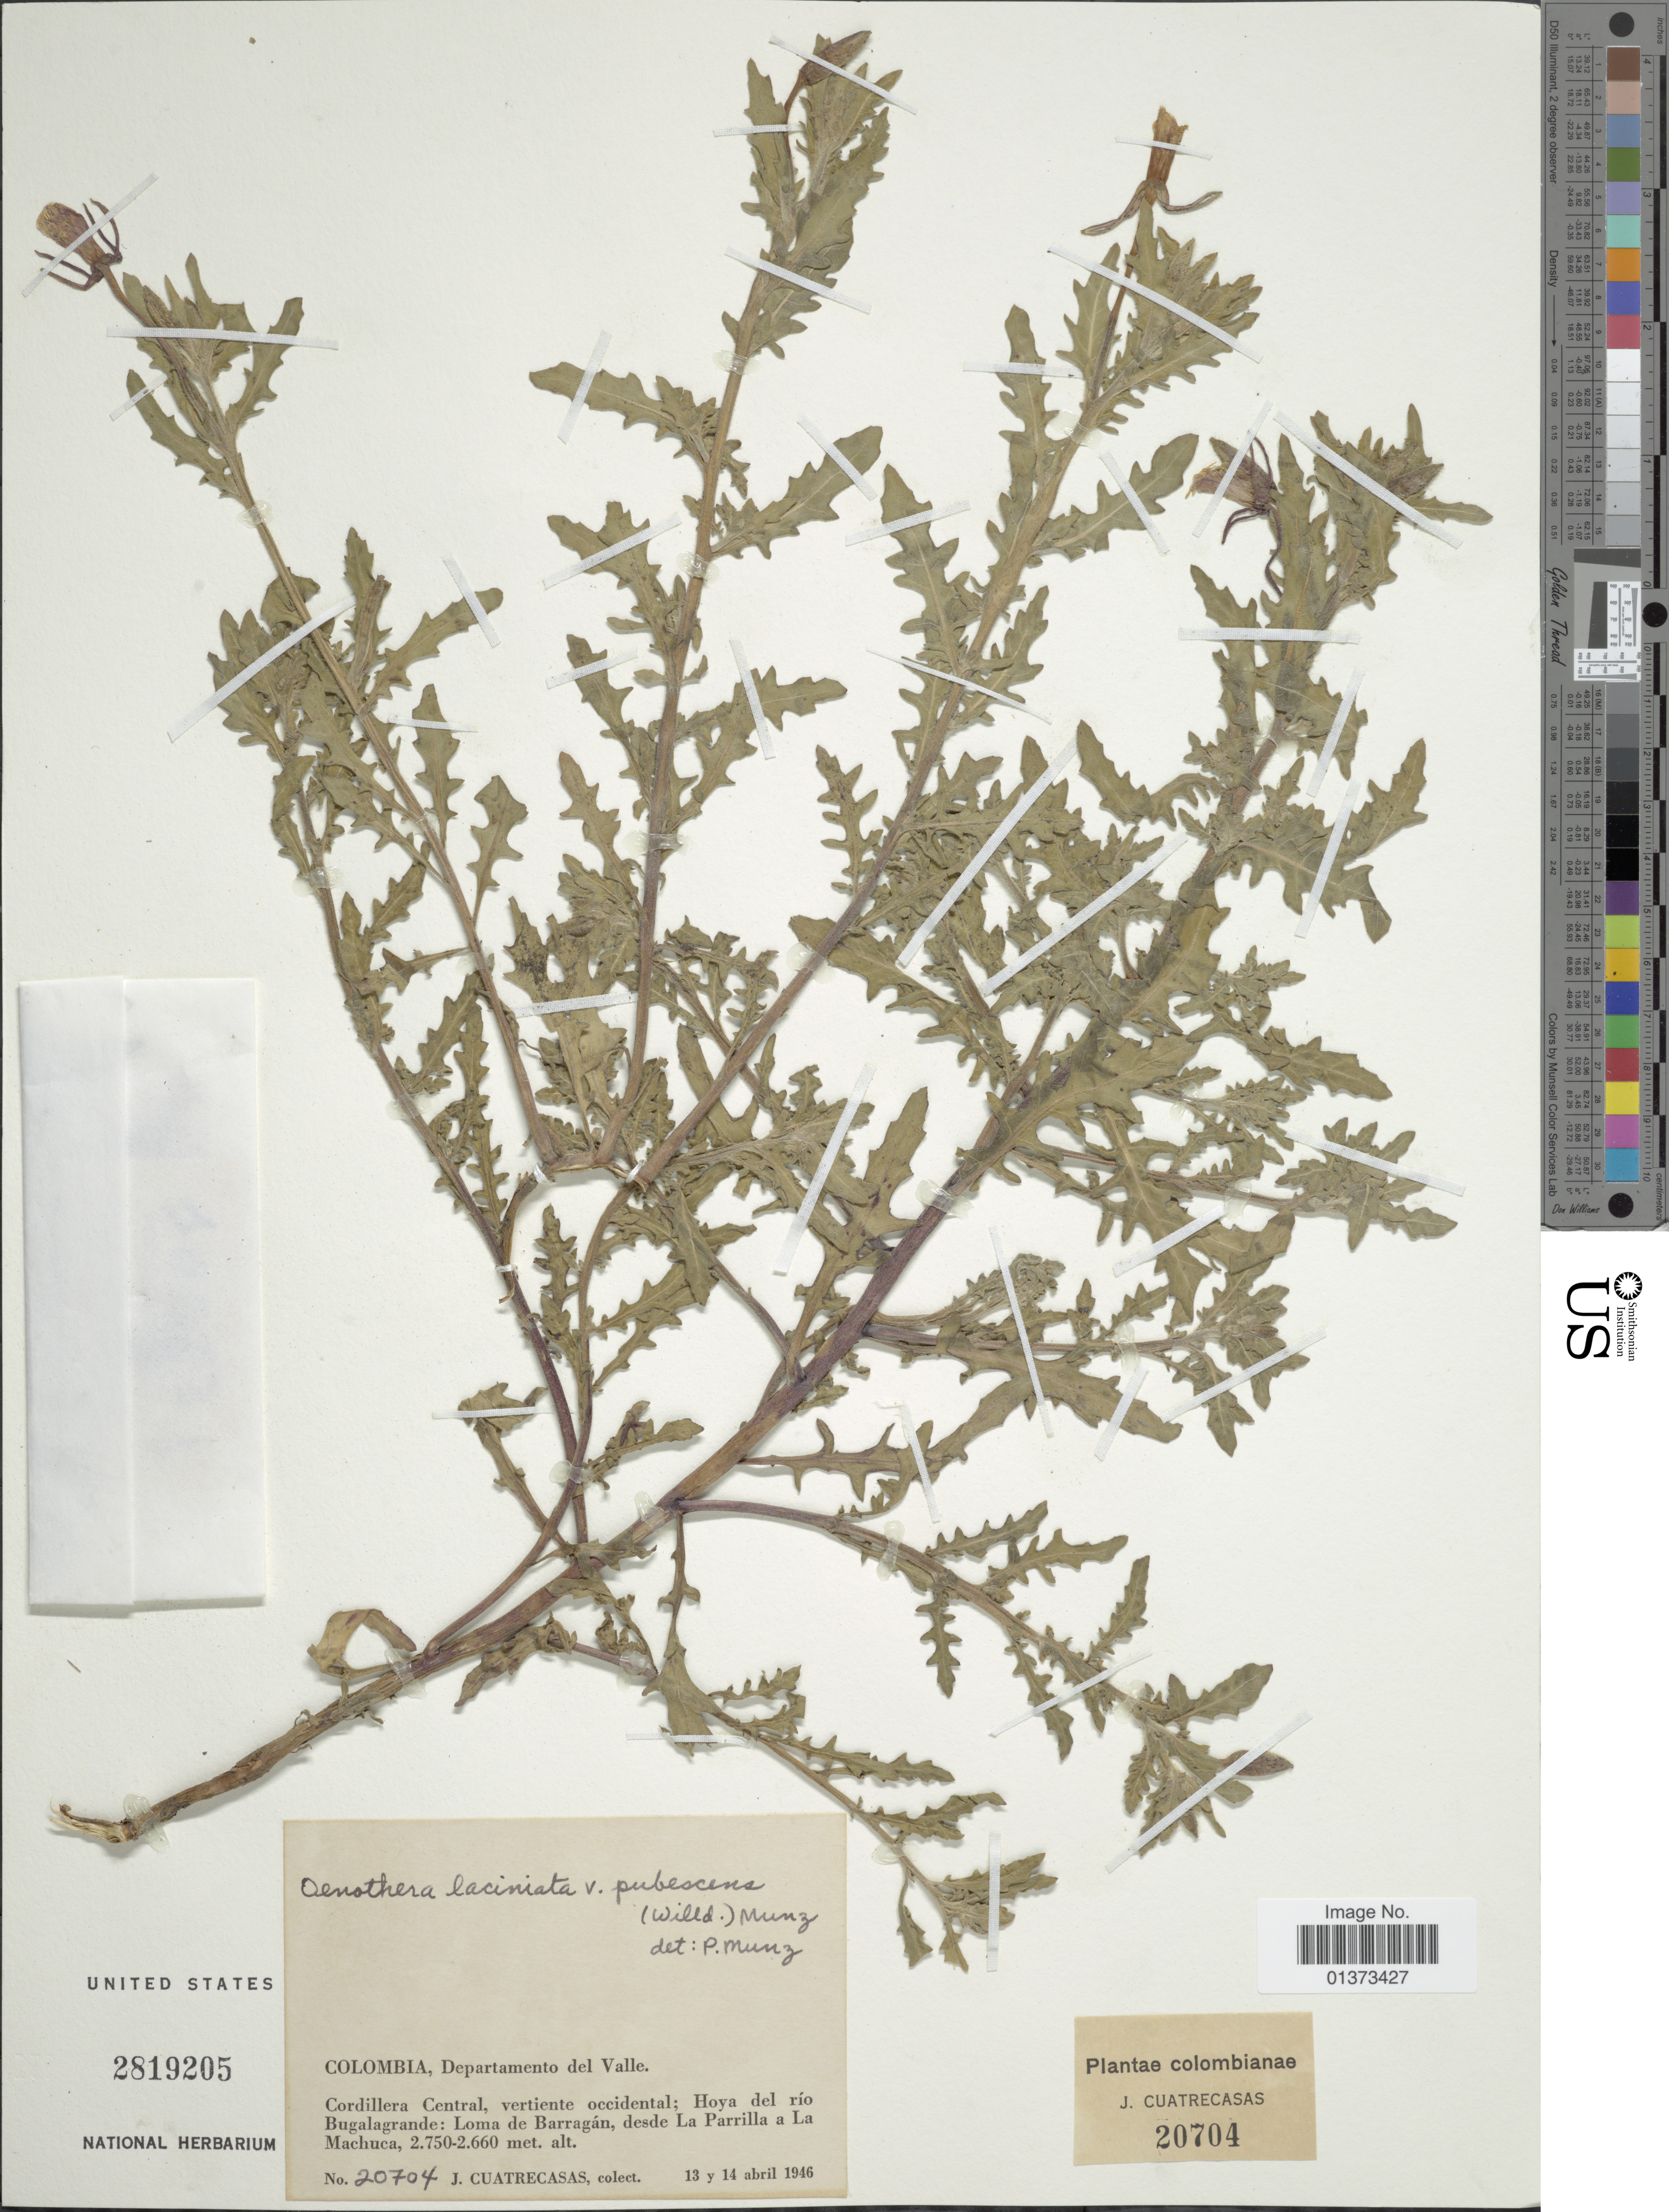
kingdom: Plantae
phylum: Tracheophyta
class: Magnoliopsida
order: Myrtales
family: Onagraceae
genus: Oenothera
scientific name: Oenothera laciniata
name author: Hill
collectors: J. Cuatrecasas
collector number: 20704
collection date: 1946-04-13/1946-04-14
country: Colombia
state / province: Valle del Cauca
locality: Cordillera Central, vertiente occidental; Hoya del río Bugalagrande: Loma de Barragán, desde La Parrilla a La Machuca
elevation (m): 2660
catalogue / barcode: US 2819205